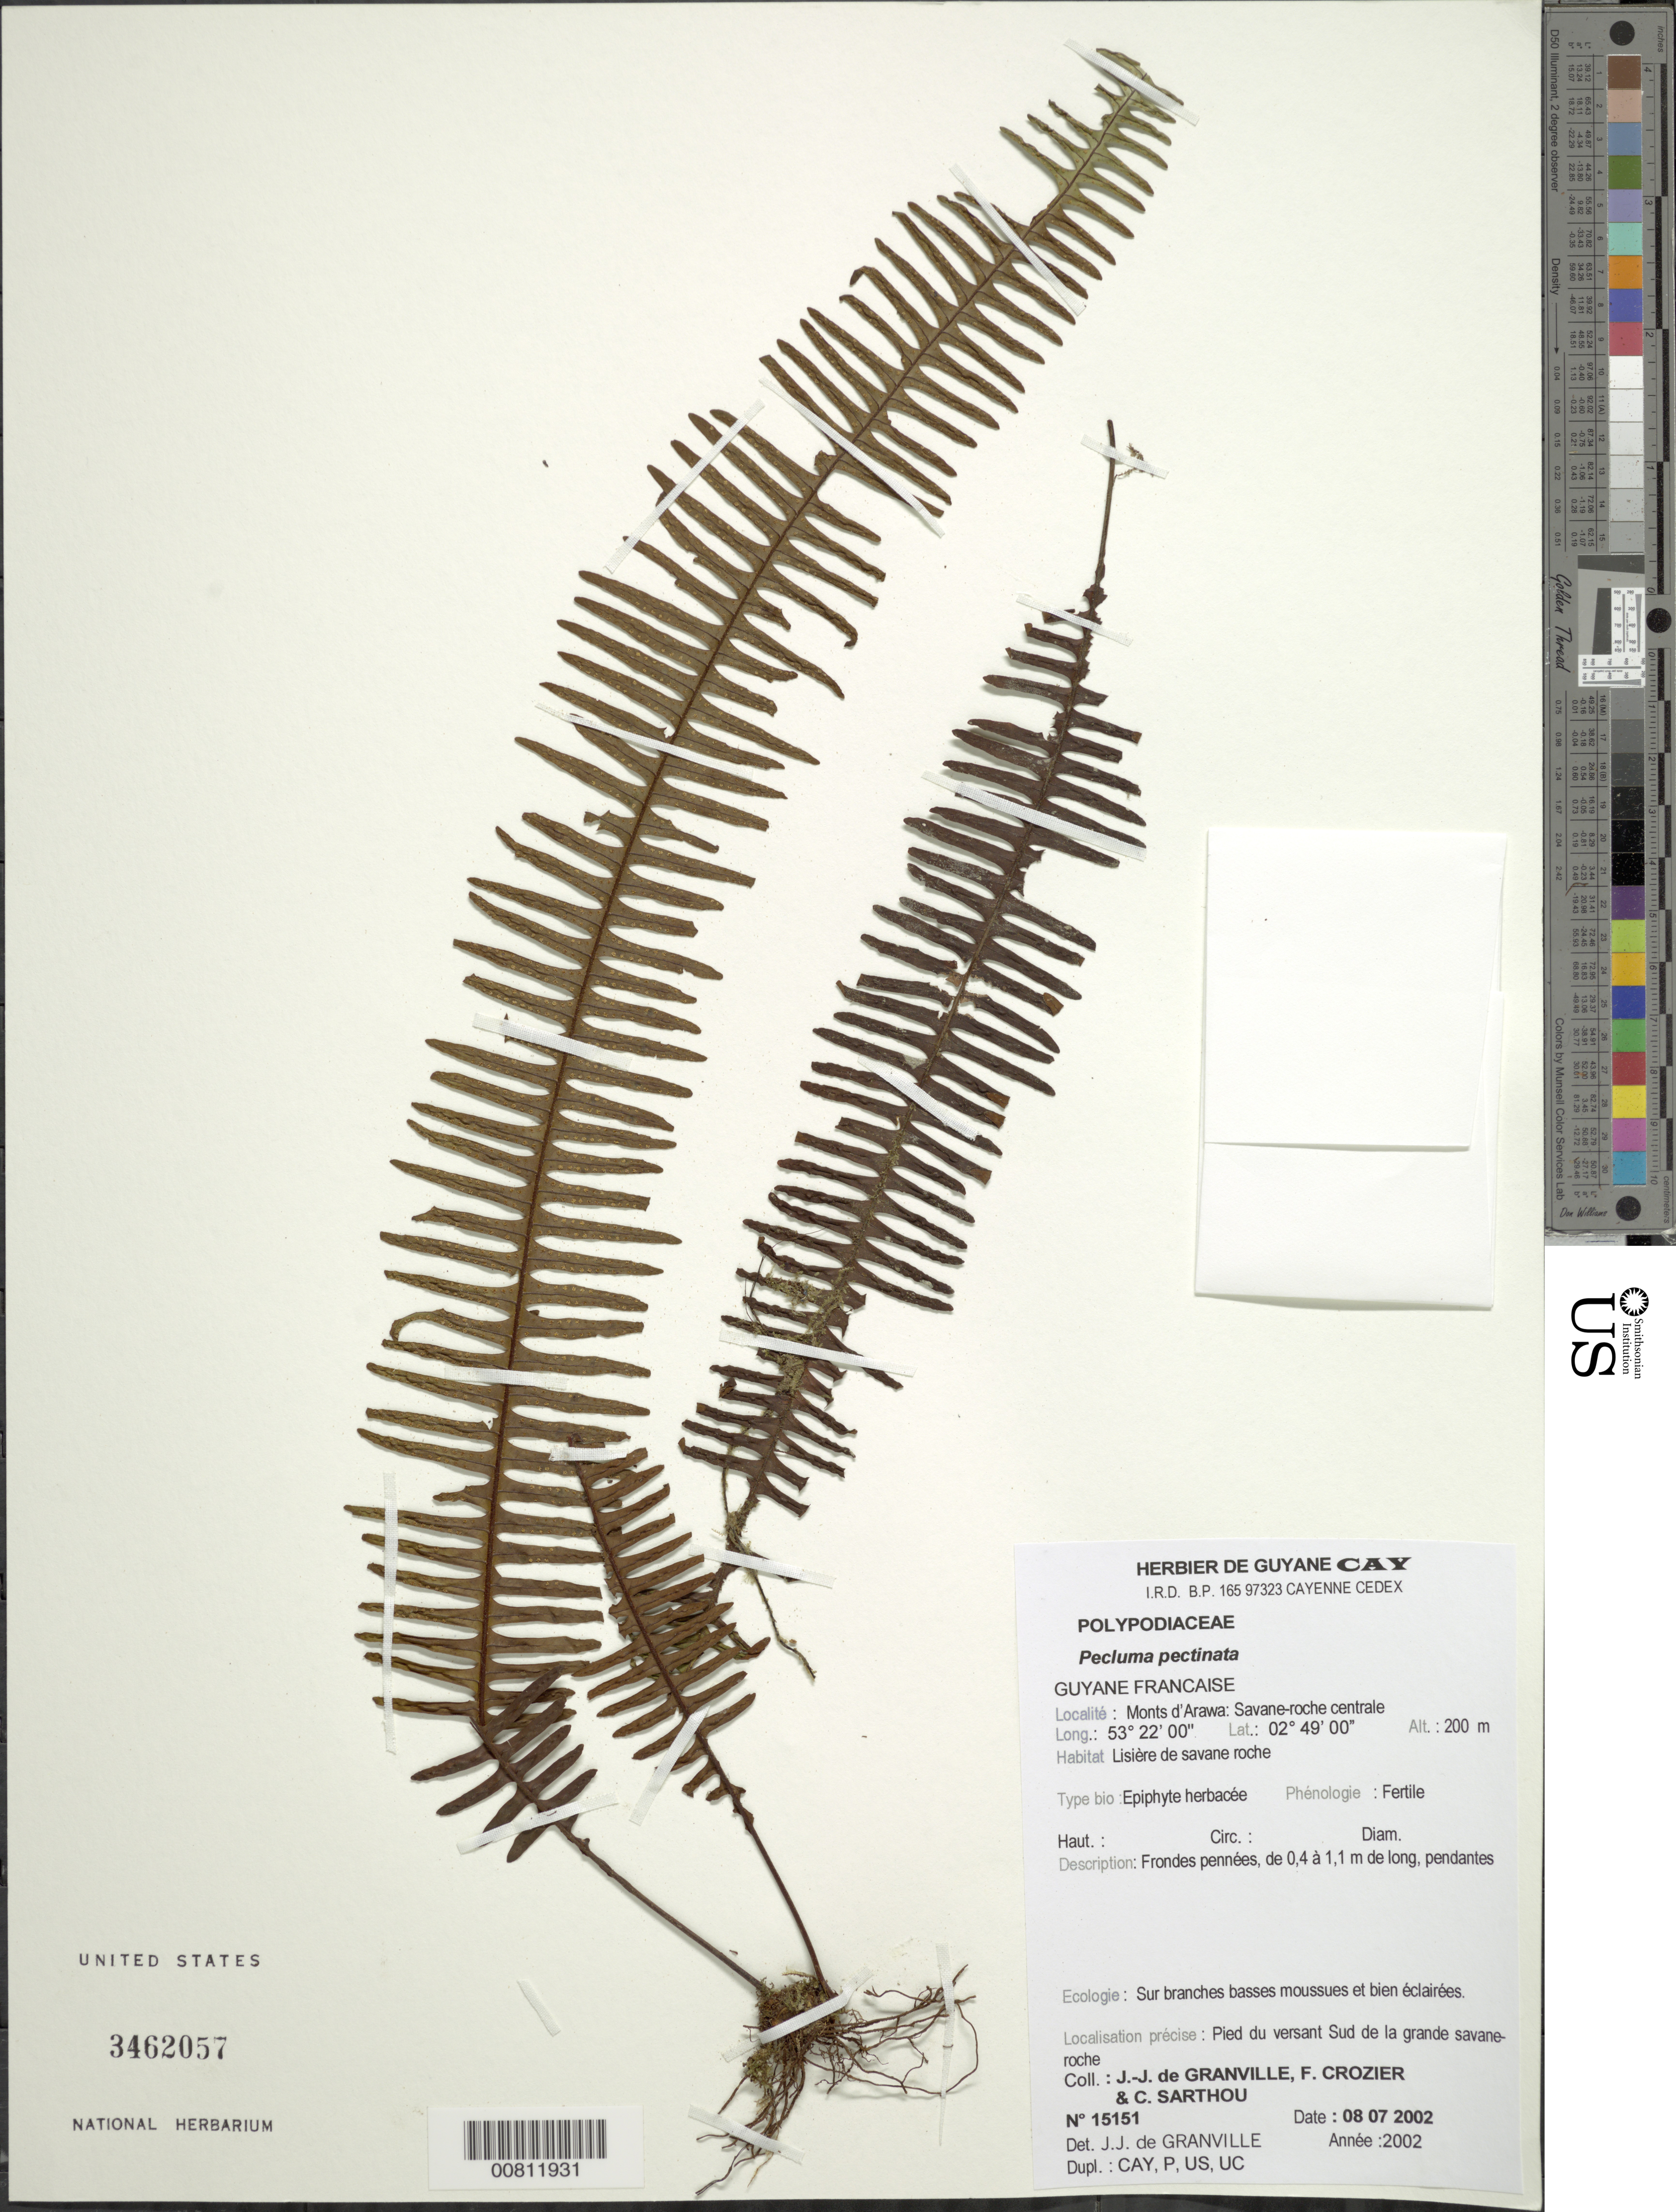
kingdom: Plantae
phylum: Tracheophyta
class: Polypodiopsida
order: Polypodiales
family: Polypodiaceae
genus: Pecluma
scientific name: Pecluma pectinata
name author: (L.) M.G. Price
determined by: Boudrie, M.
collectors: J.-J. de Granville, F. Crozier & C. Sarthou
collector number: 15151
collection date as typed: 8-Jul-02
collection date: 2002-07-08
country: French Guiana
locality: Monts d'Arawa, zone de la savane-roche centrale, pied du versant sud de la grande savane-roche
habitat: Lisière de savane roche. Sur branches basses moussues et bien éclairées.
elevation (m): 200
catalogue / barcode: US 3462057